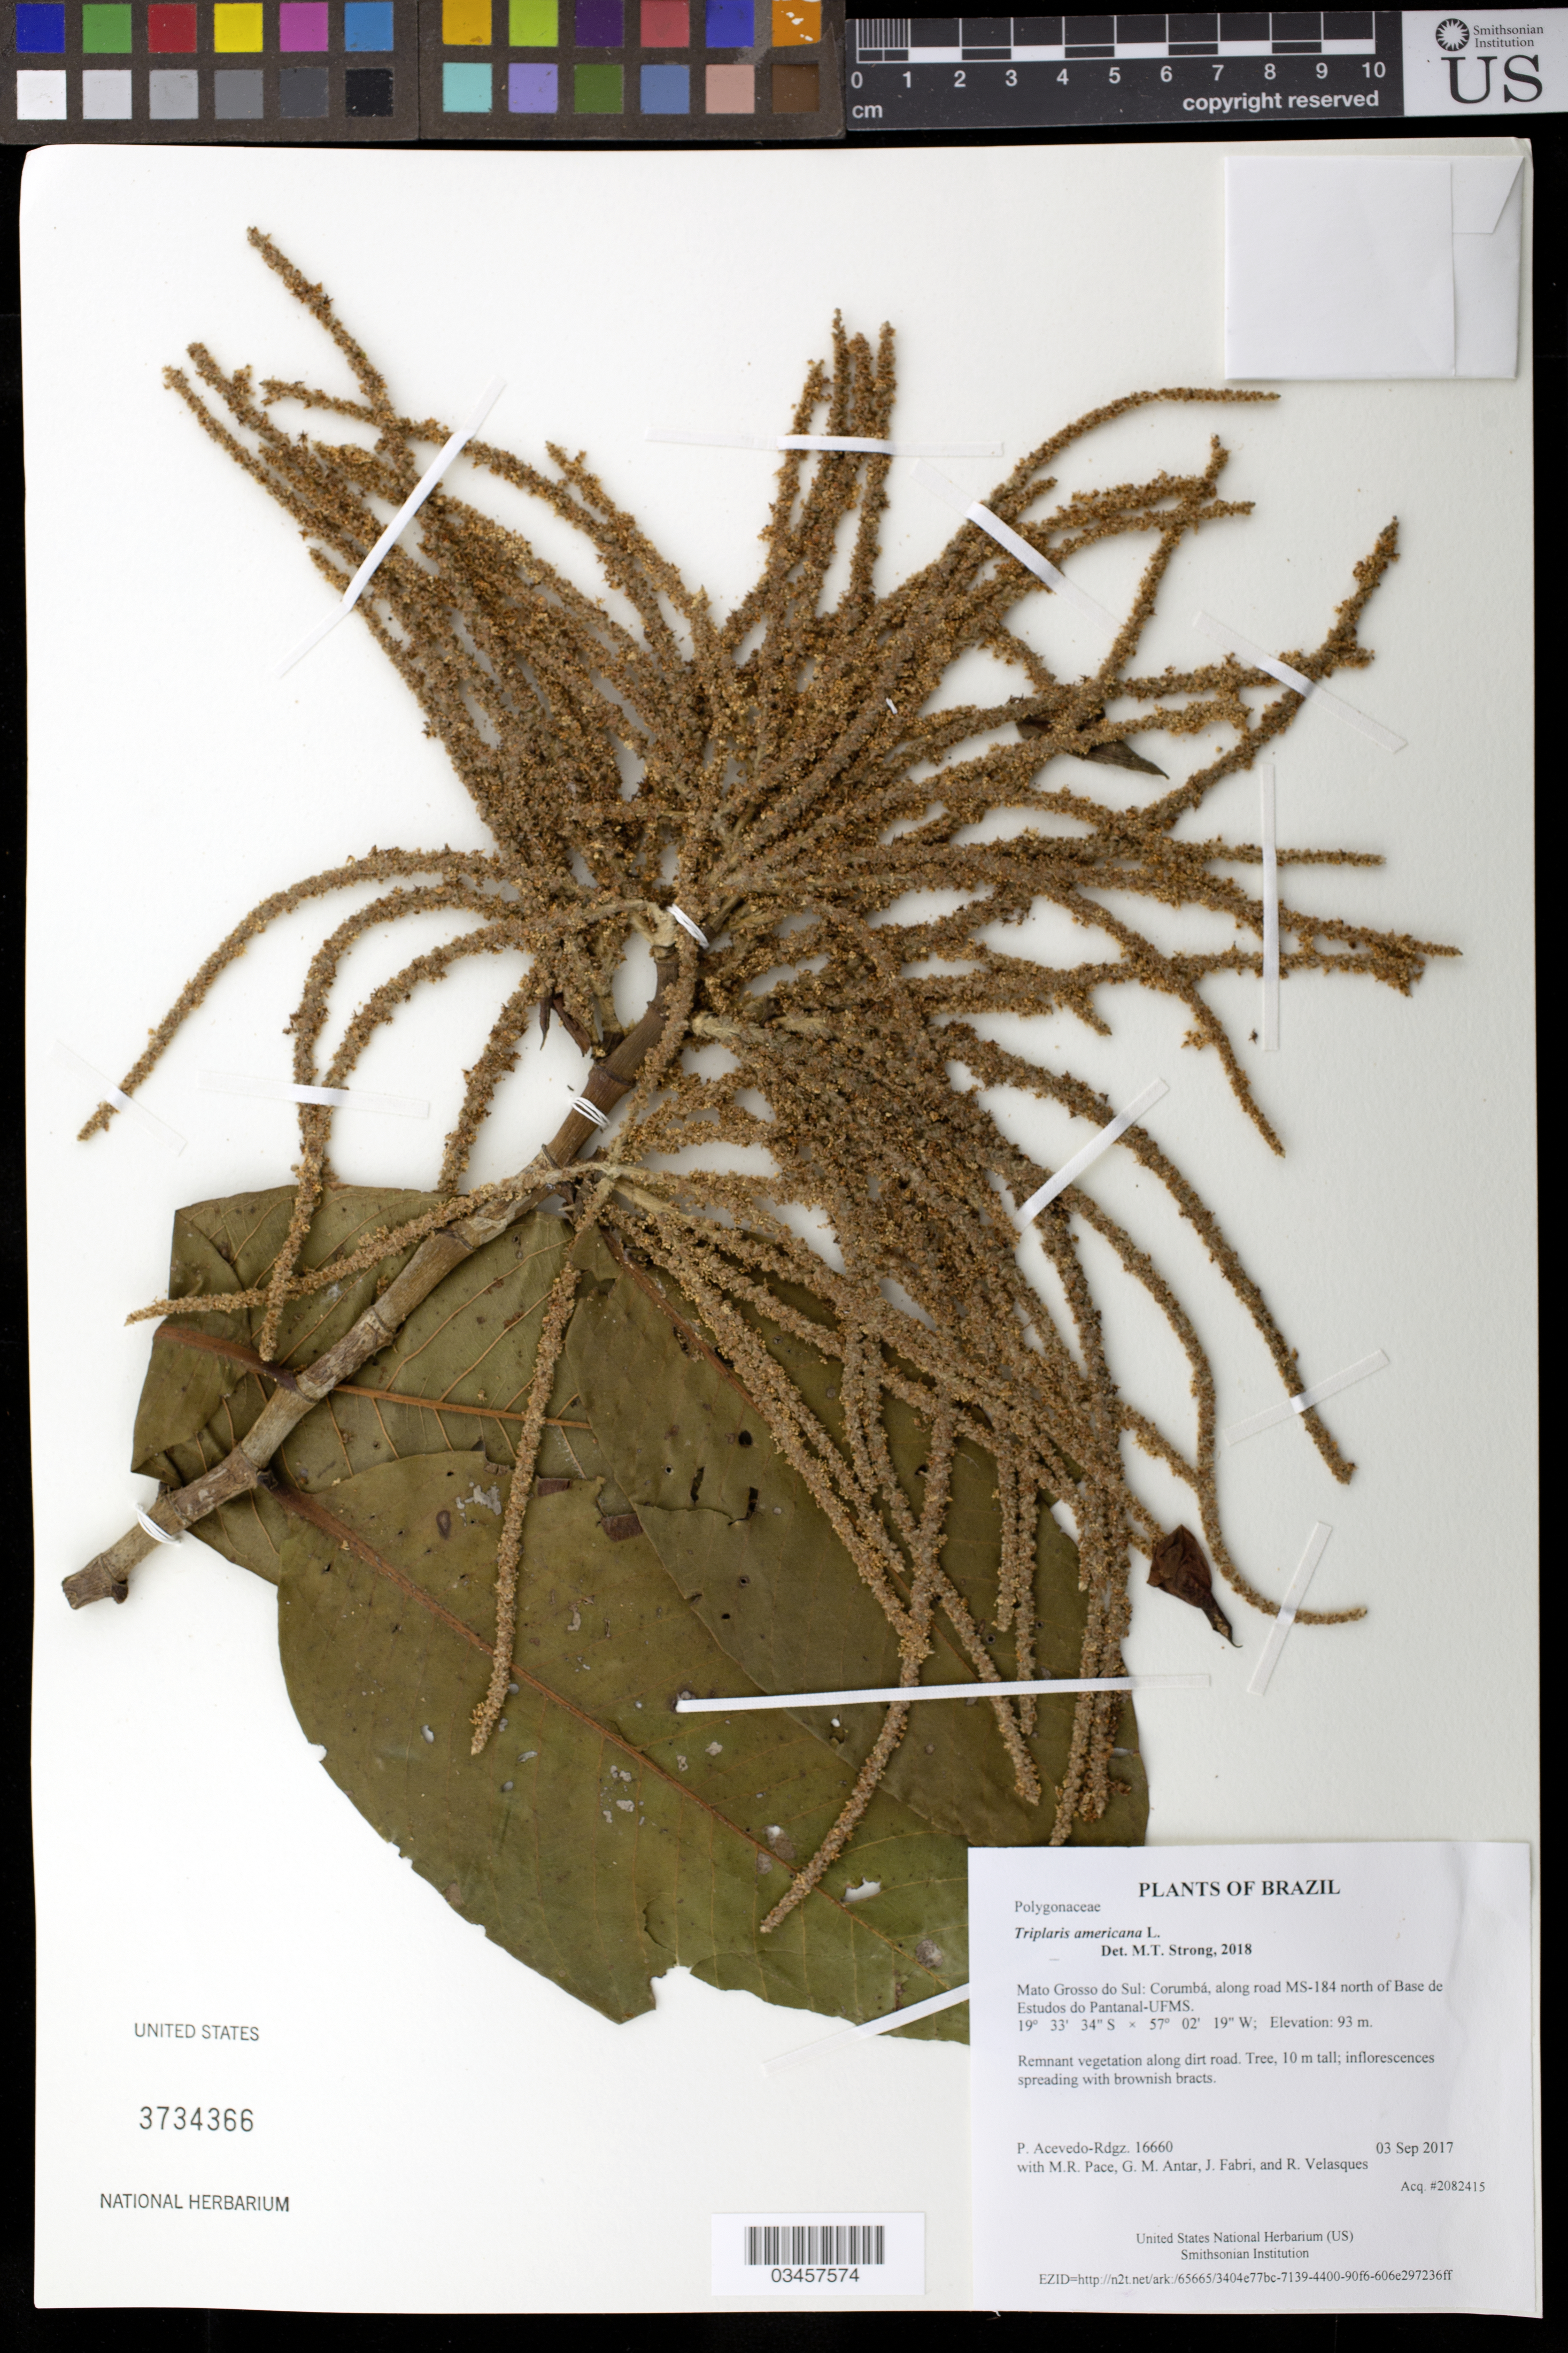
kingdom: Plantae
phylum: Tracheophyta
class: Magnoliopsida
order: Caryophyllales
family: Polygonaceae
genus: Triplaris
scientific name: Triplaris americana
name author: L.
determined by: Strong, Mark T., (BOT), Smithsonian Institution - National Museum of Natural History (UNITED STATES)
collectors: P. Acevedo-Rodr., M. R. Pace, G. M. Antar, J. Fabri & R. Velasques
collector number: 16660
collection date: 2017-09-03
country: Brazil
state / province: Mato Grosso do Sul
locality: Corumbá, along road MS-184 north of Base de Estudos do Pantanal-UFMS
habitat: Remnant vegetation along dirt road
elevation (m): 93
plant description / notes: US, NY, K, MO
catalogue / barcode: US 3734366